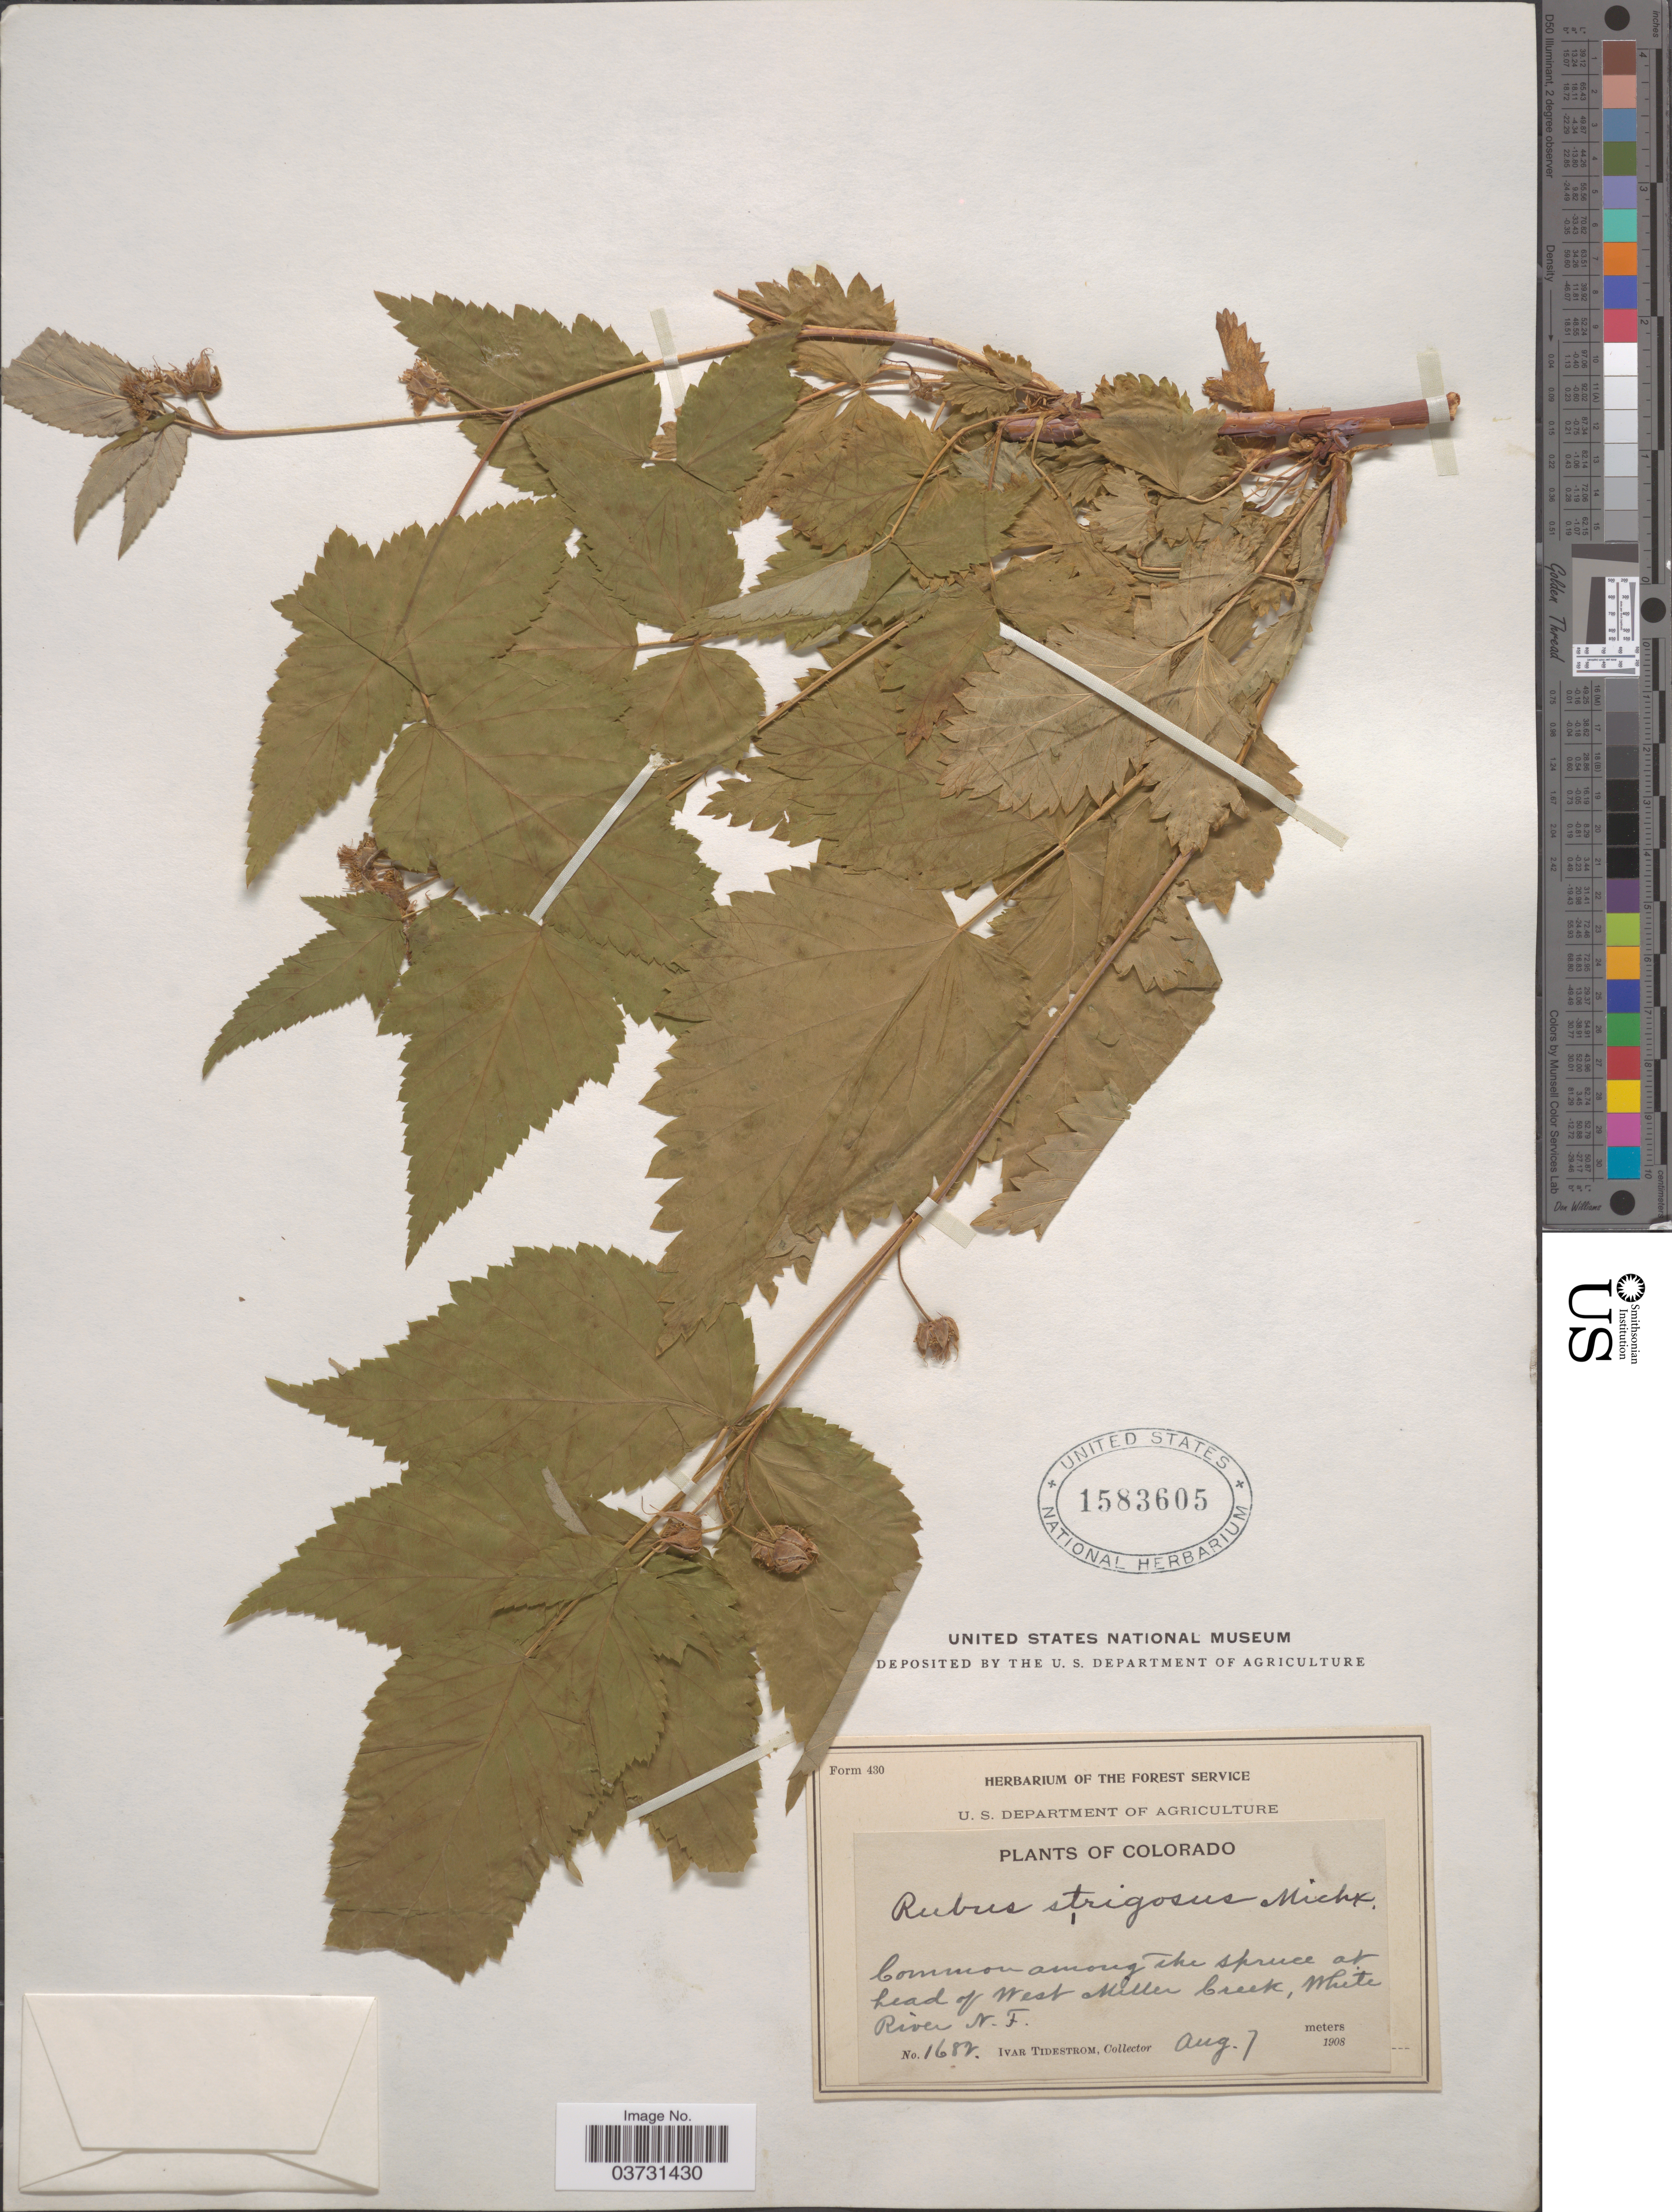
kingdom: Plantae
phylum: Tracheophyta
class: Magnoliopsida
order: Rosales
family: Rosaceae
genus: Rubus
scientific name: Rubus strigosus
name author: Michx.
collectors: I. F. Tidestrom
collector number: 1682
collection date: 1908-08-07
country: United States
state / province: Colorado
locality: Common among The spruce at head of West Miller Creek, White River N.F.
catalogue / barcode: US 1583605